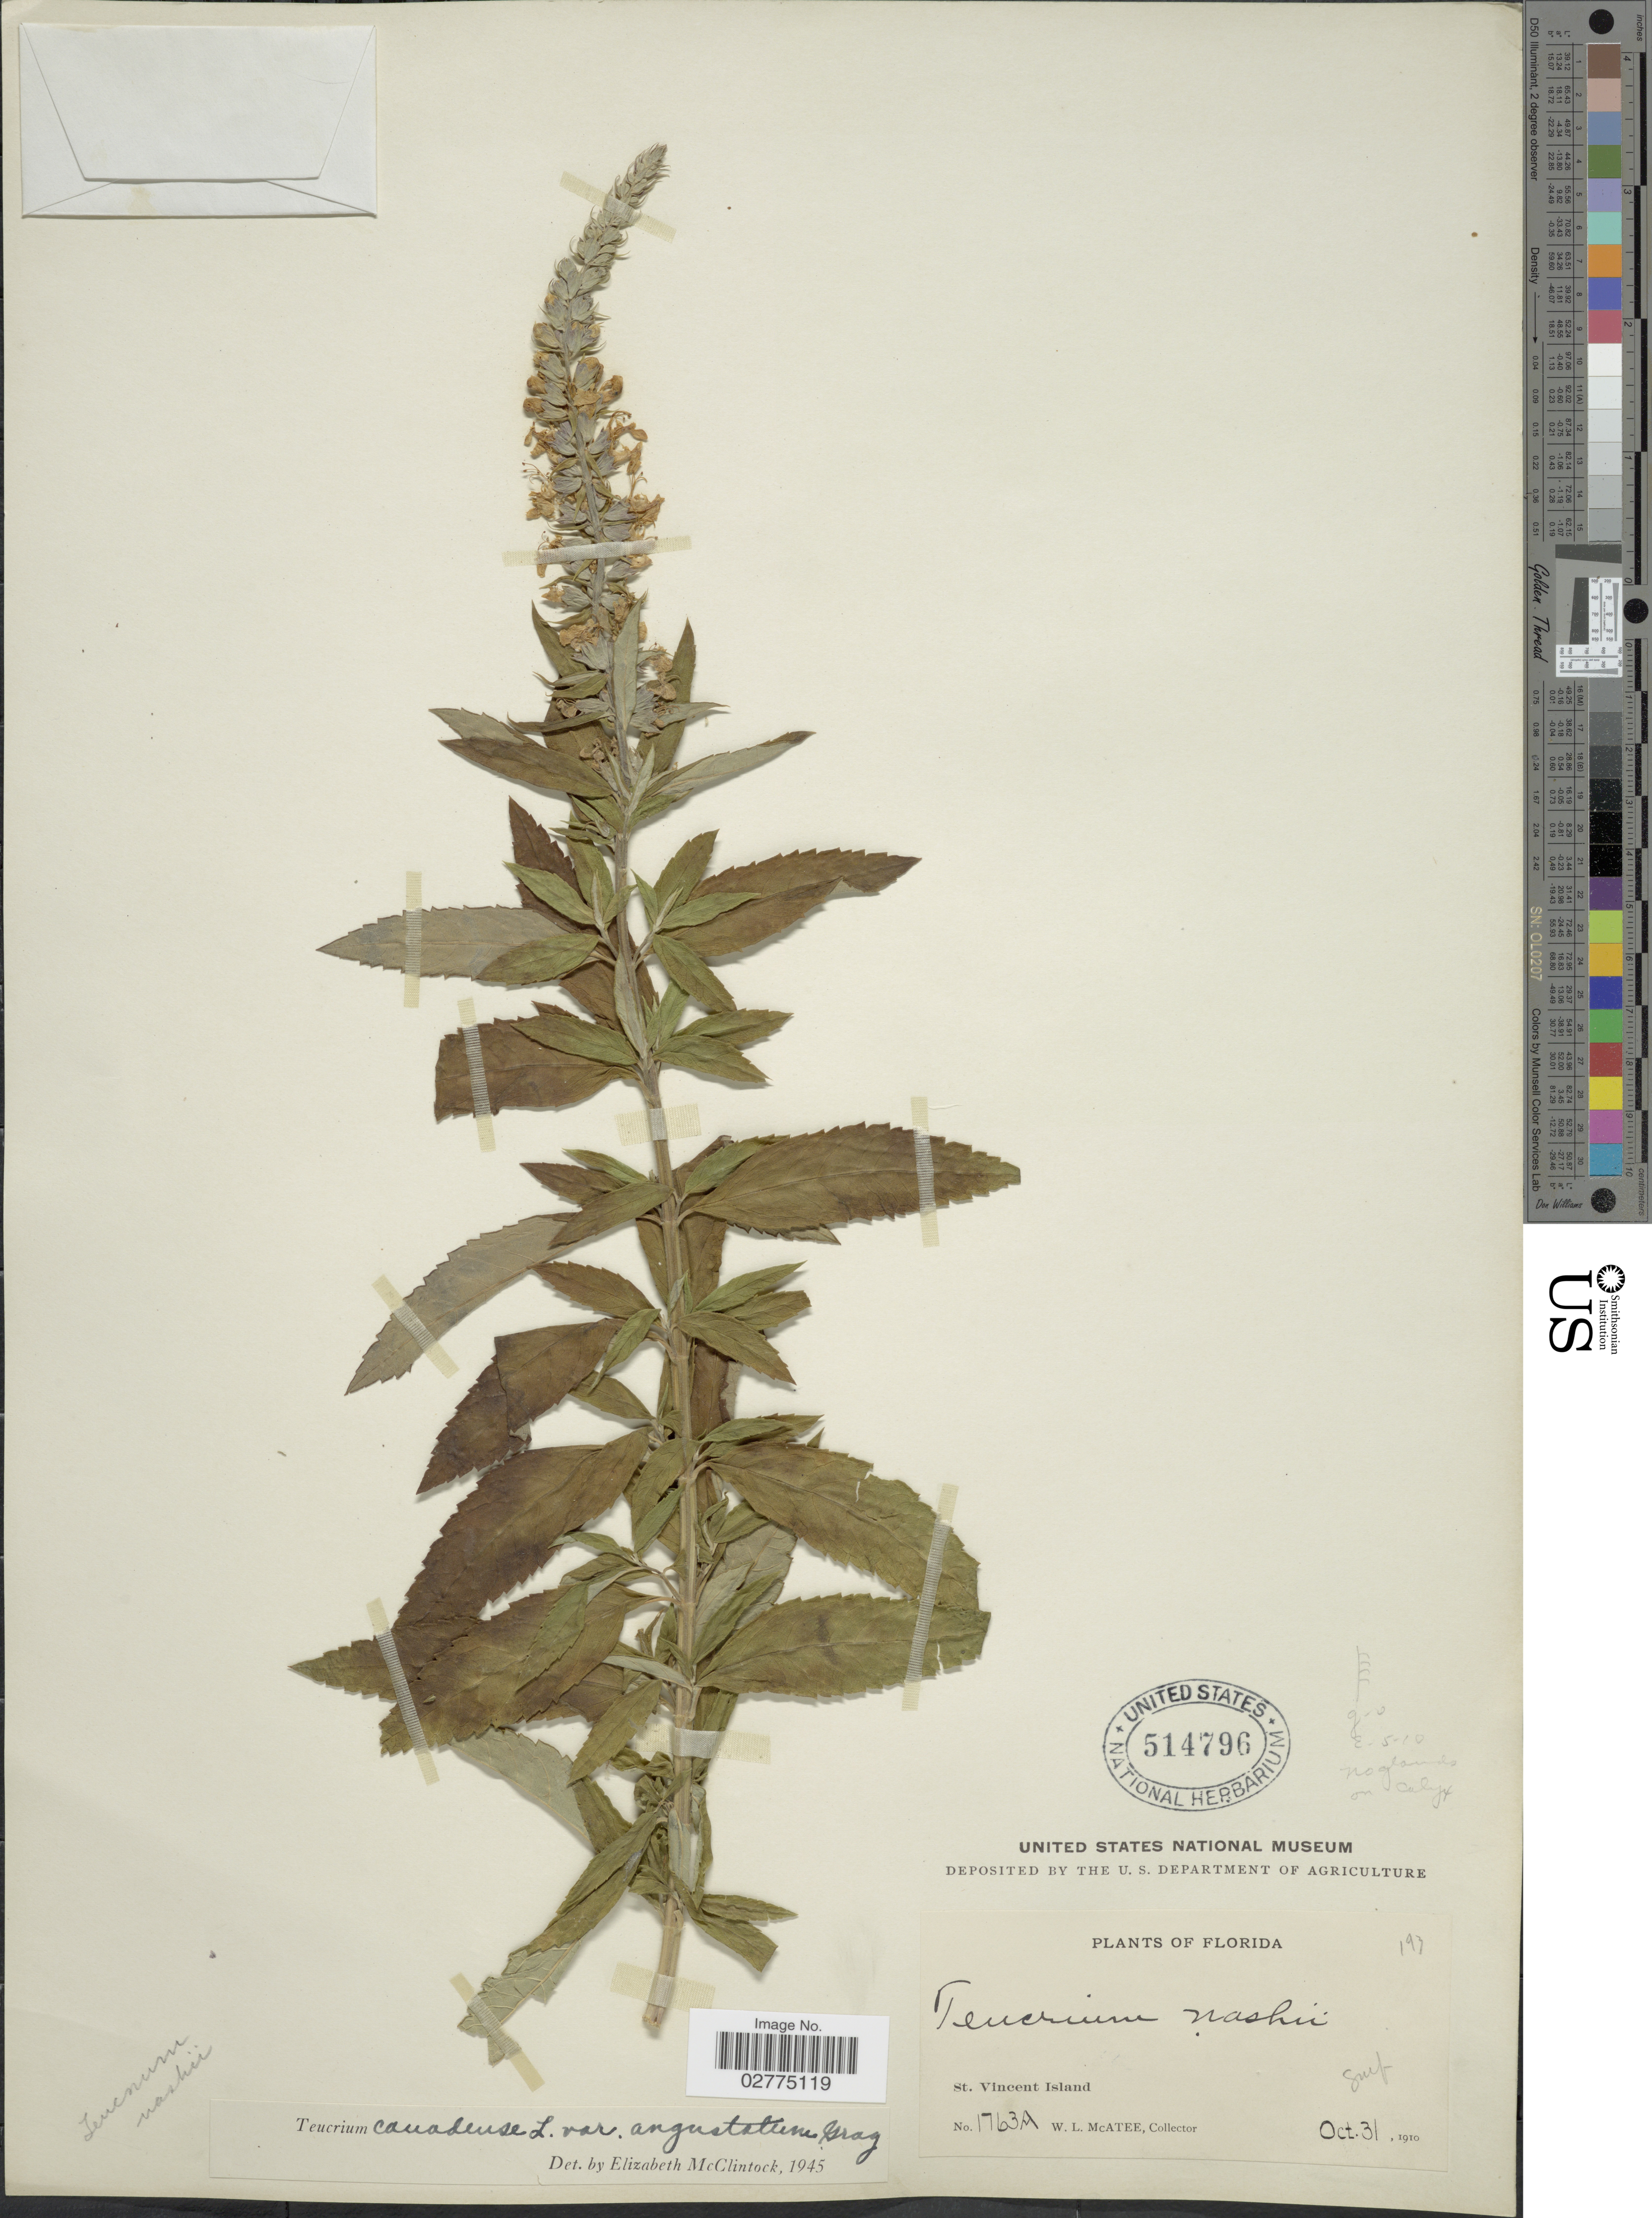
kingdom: Plantae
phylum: Tracheophyta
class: Magnoliopsida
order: Lamiales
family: Lamiaceae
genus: Teucrium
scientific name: Teucrium canadense var. angustatum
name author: A. Gray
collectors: W. McAtee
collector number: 1763A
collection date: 1910-10-31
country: United States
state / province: Florida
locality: St. Vincent Island.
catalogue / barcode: US 514796